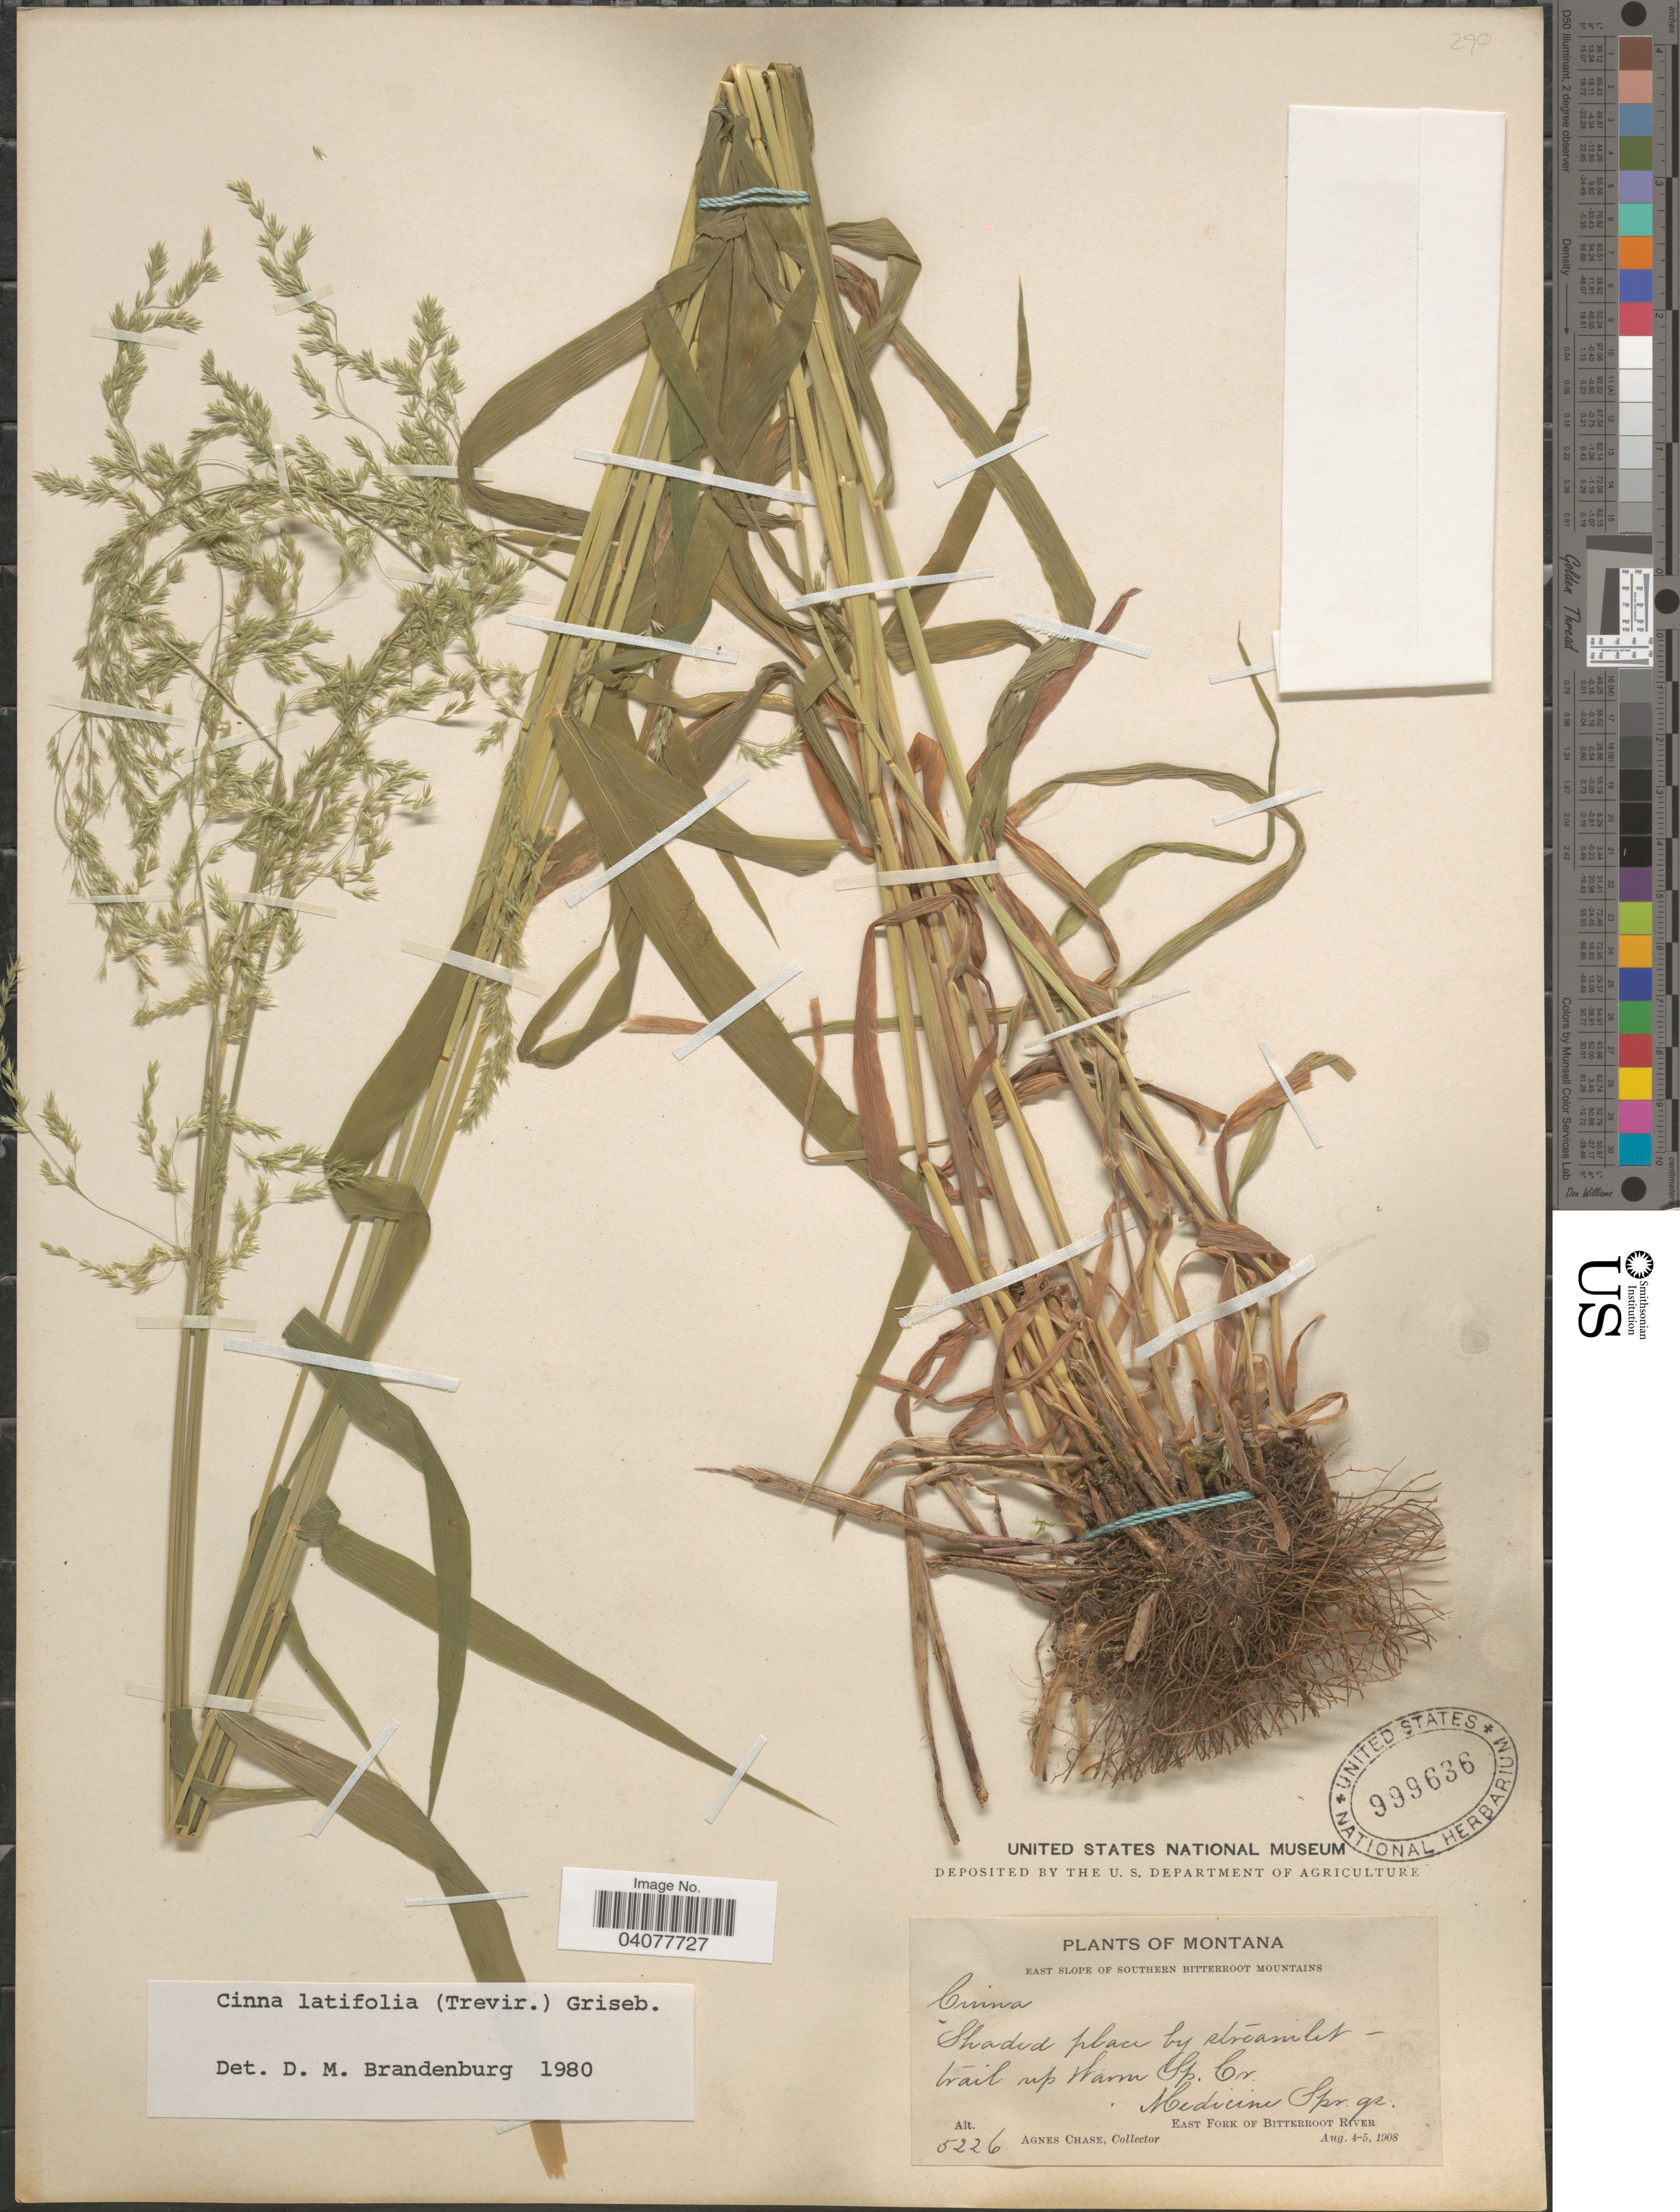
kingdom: Plantae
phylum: Tracheophyta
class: Liliopsida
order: Poales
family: Poaceae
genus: Cinna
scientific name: Cinna latifolia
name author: (Trevir. ex Goeppert) Griseb.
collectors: A. Chase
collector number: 5226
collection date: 1908-08-04/1908-08-05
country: United States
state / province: Montana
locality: East slope of Southern Bitterroot Mountains. Shaded place by streamlet trail up Warm Sp. Cr. Medicine Spr.gs. East Fork of Bitterroot River.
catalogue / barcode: US 999636